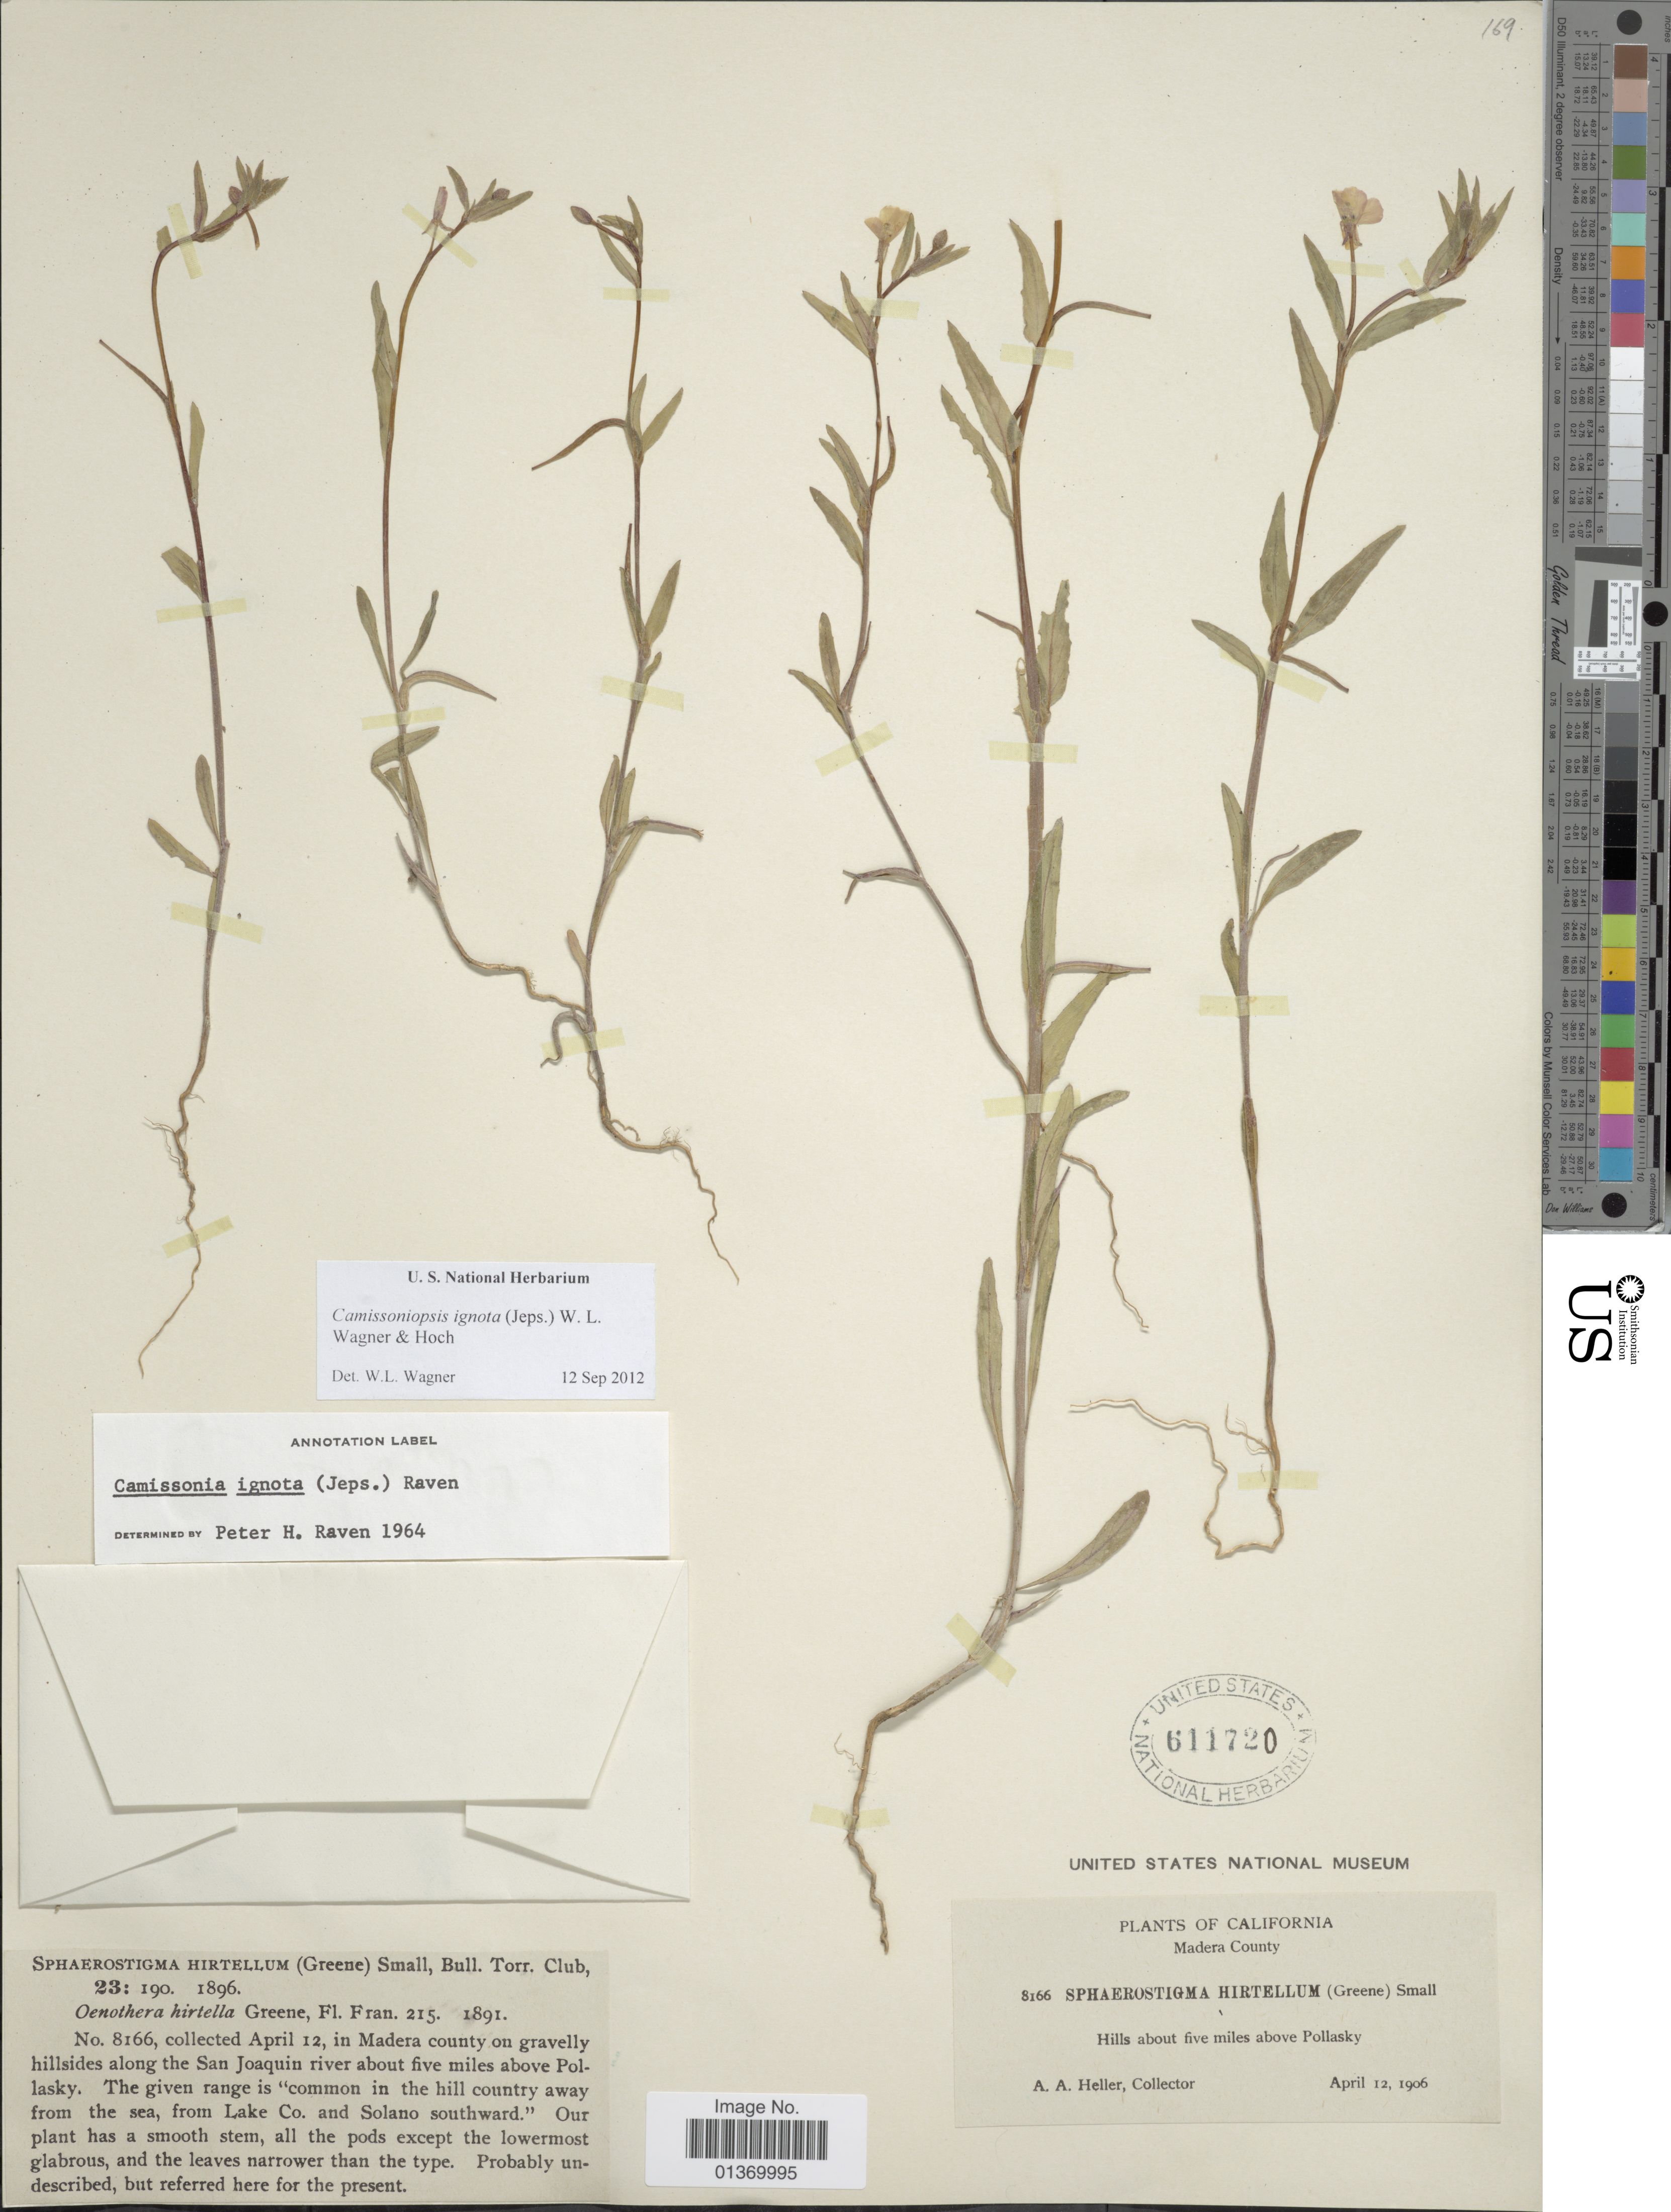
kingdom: Plantae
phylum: Tracheophyta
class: Magnoliopsida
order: Myrtales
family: Onagraceae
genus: Camissoniopsis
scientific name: Camissoniopsis ignota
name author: (Jeps.) W.L. Wagner & Hoch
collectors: A. A. Heller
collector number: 8166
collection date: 1906-04-12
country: United States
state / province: California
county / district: Madera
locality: Madera County, Hills about five miles above Pollasky. Along San Joaquin river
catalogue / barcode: US 611720